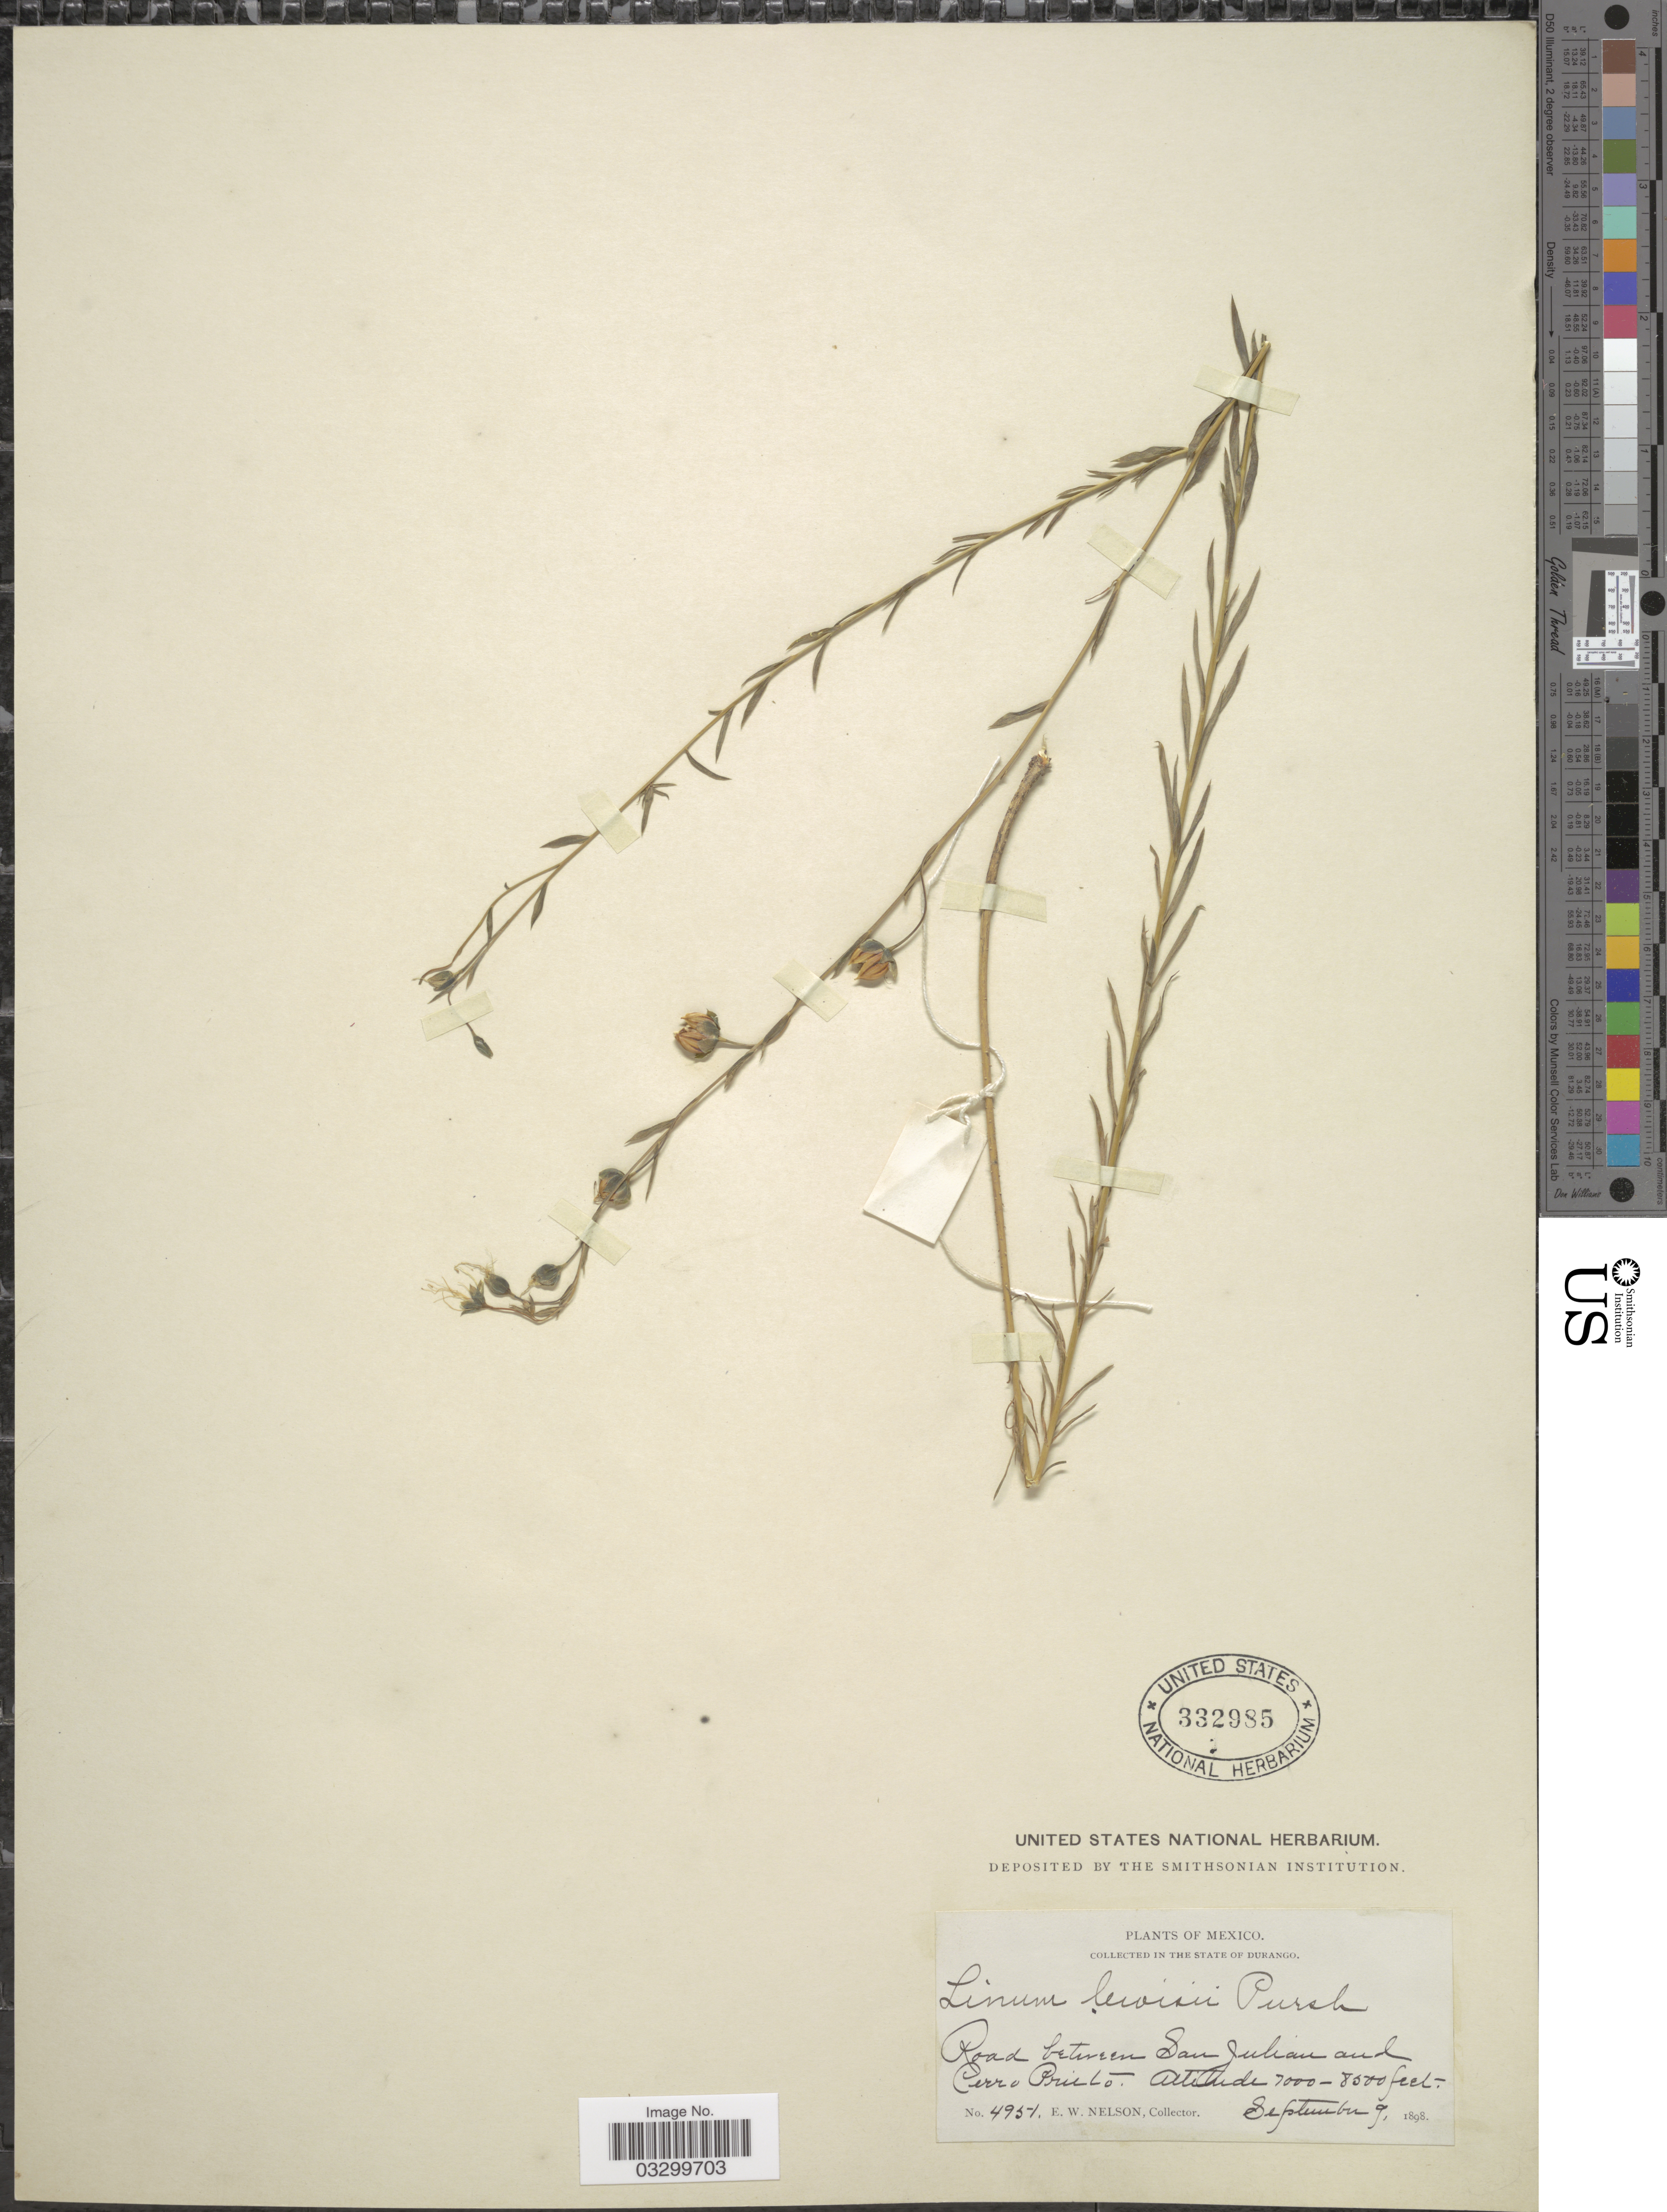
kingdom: Plantae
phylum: Tracheophyta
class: Magnoliopsida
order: Malpighiales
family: Linaceae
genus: Linum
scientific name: Linum lewisii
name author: Pursh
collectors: E. W. Nelson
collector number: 4951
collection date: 1898-09-09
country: Mexico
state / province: Durango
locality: Road between San Julian and Cerro Prieto.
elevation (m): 2134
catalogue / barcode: US 332985